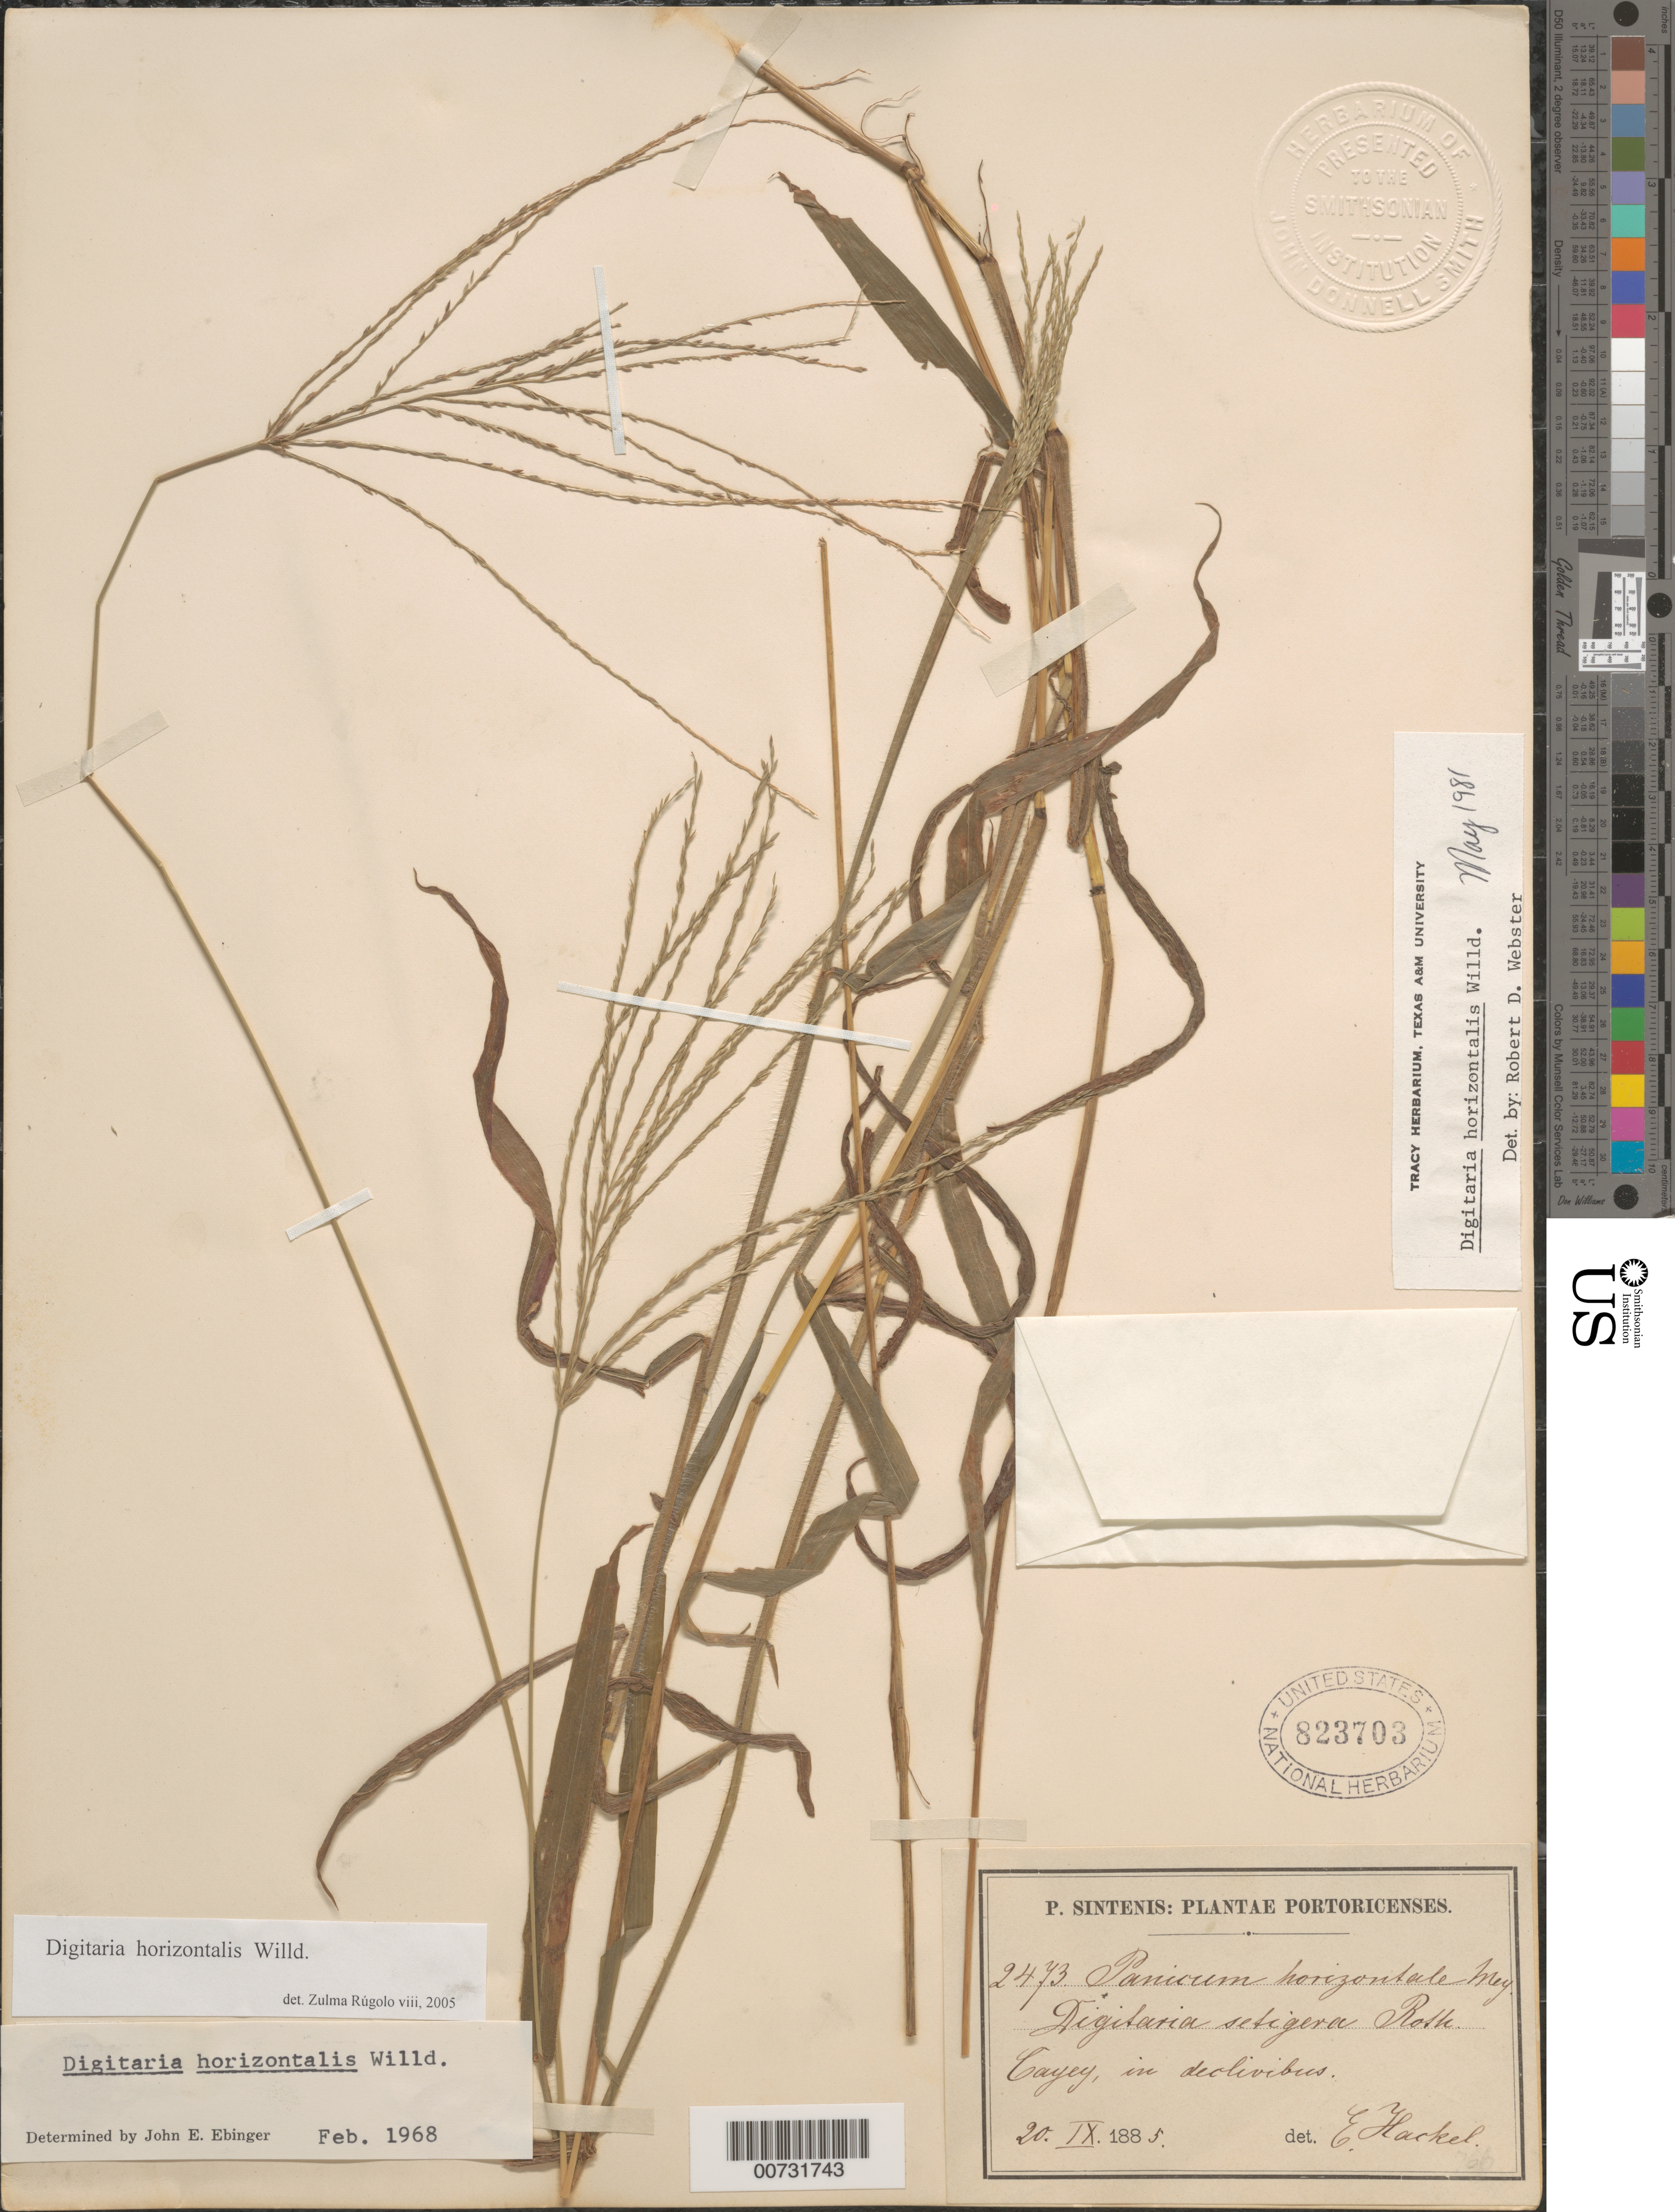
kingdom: Plantae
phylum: Tracheophyta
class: Liliopsida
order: Poales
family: Poaceae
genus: Digitaria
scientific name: Digitaria horizontalis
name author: Willd.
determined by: Webster, Robert D.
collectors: P. Sintenis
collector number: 2473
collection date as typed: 20 Sep 1885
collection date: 1885-09-20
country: Puerto Rico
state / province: Cayey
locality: Cayey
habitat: In declivibus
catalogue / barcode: US 823703